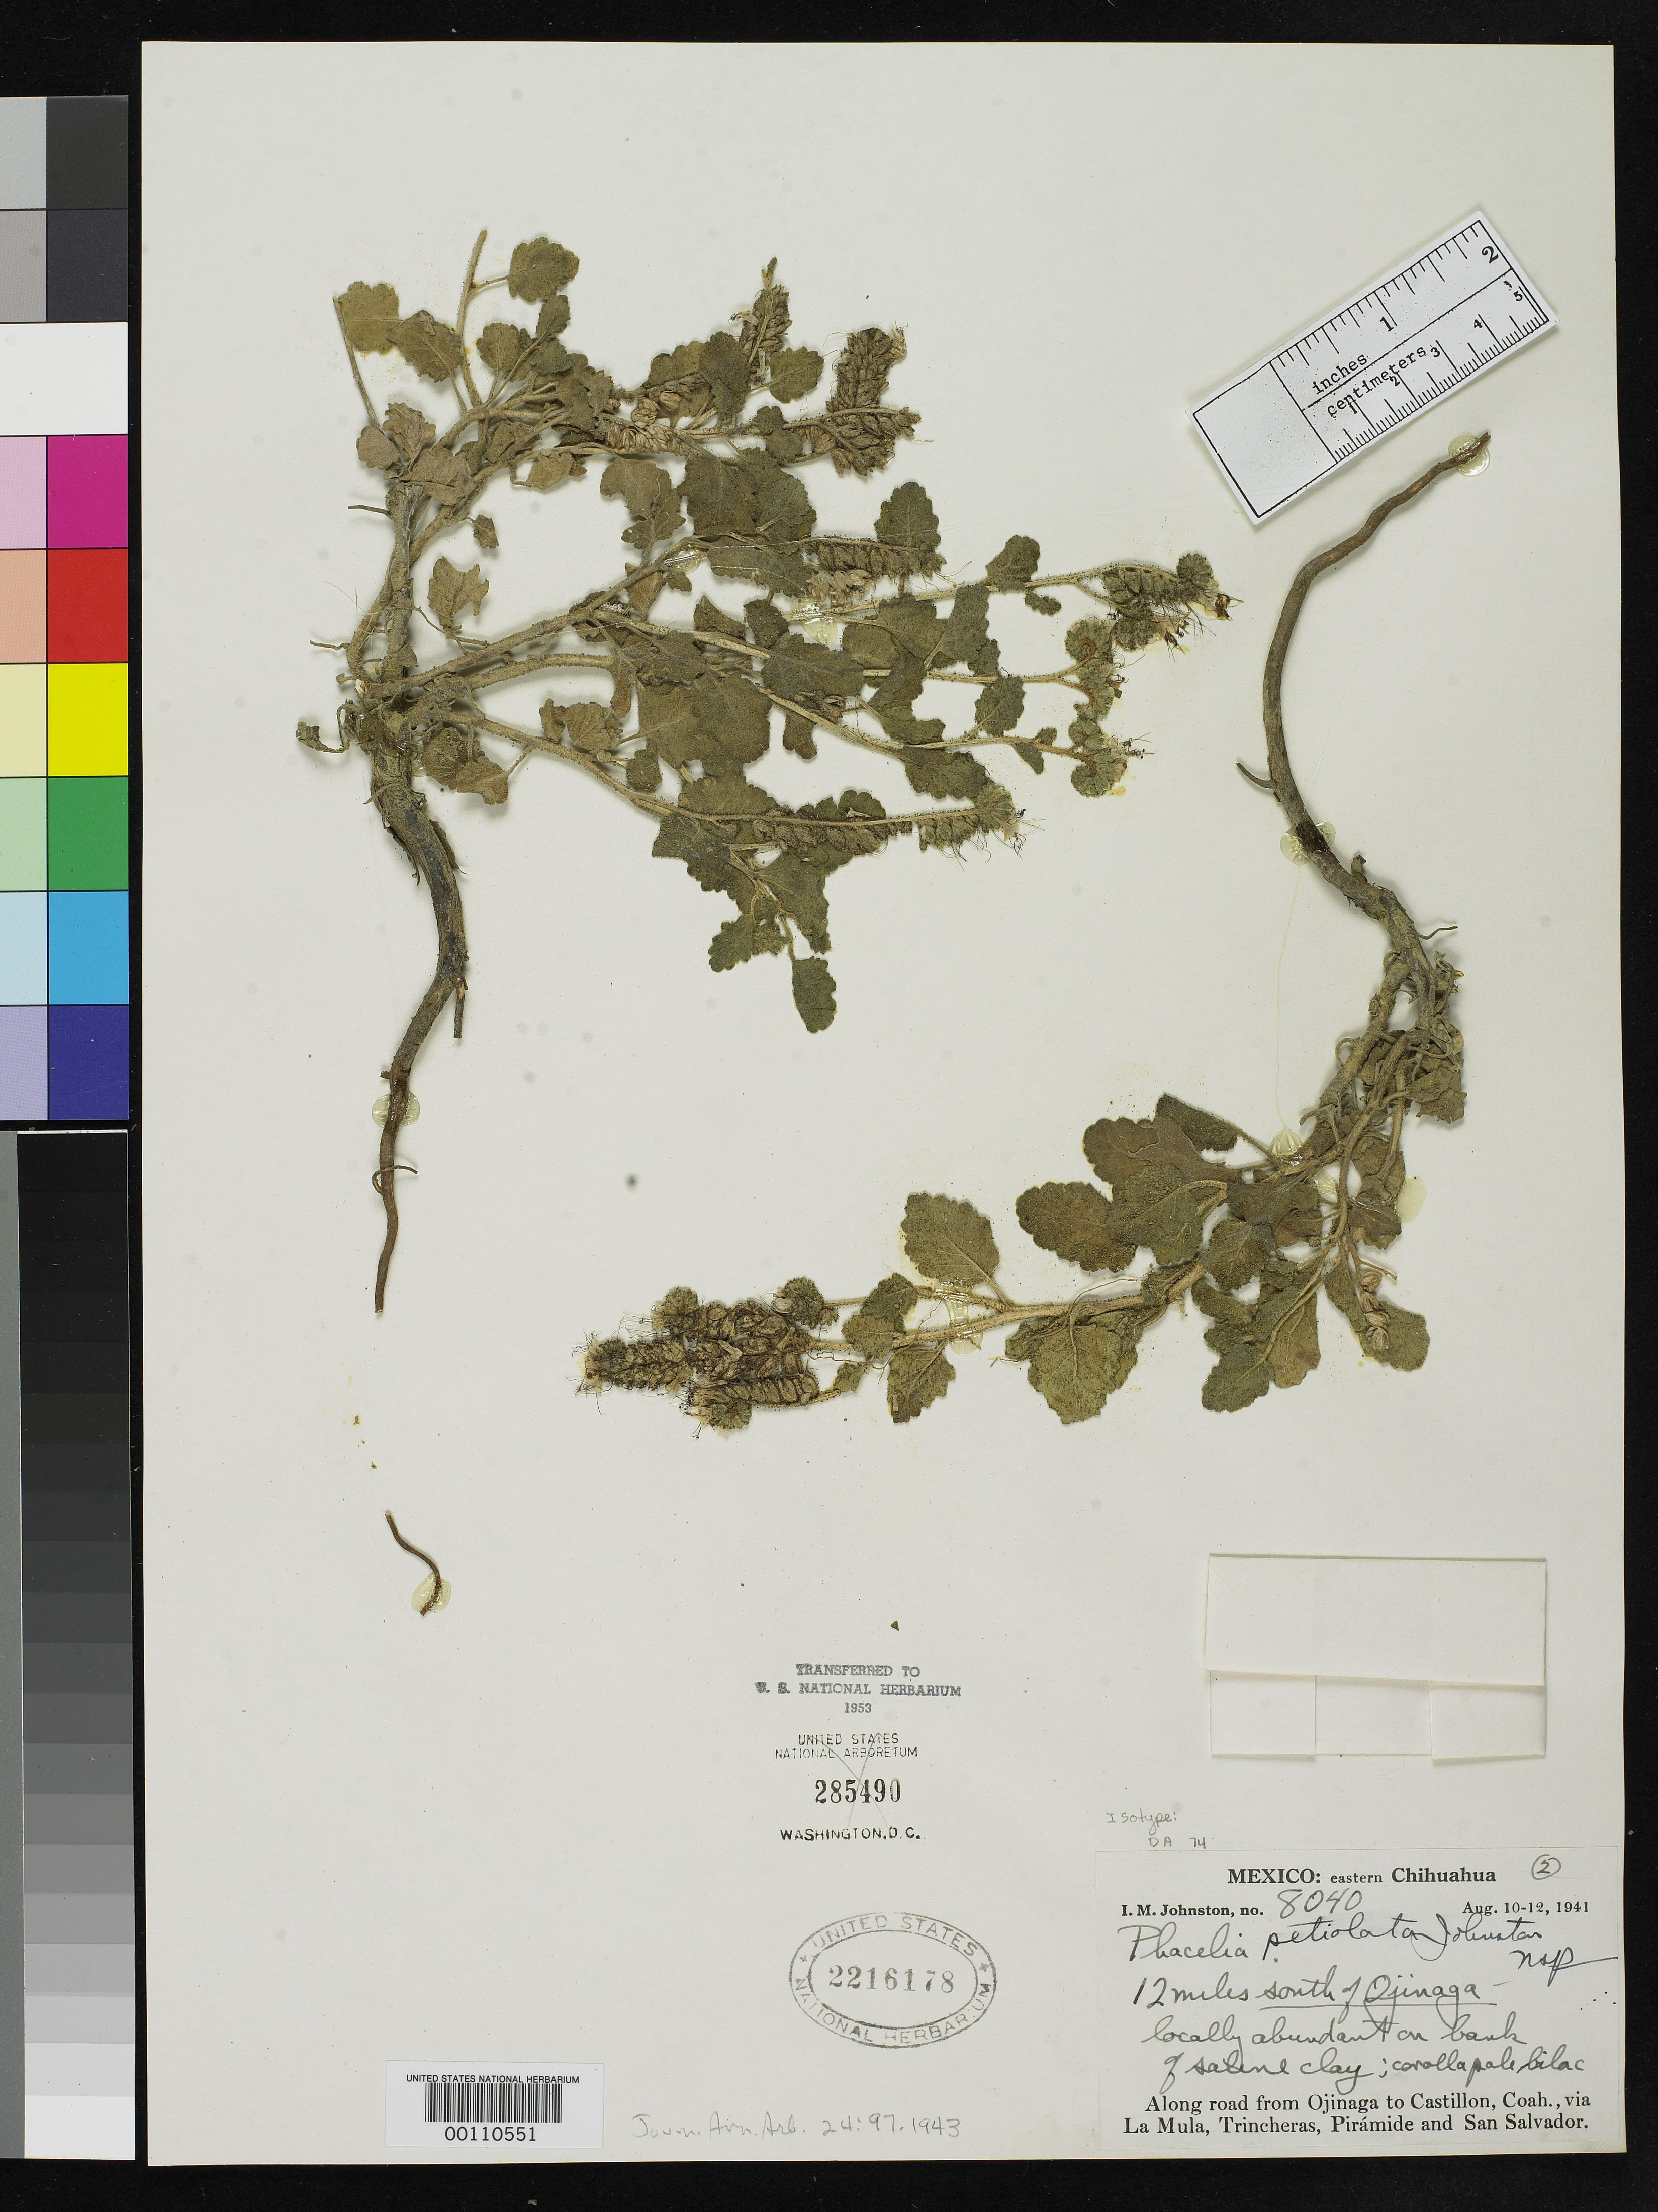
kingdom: Plantae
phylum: Tracheophyta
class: Magnoliopsida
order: Boraginales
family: Hydrophyllaceae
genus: Phacelia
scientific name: Phacelia petiolata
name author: I.M. Johnst.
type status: Isotype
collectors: I.M. Johnston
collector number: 8040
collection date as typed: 10 Aug 1941 to 12 Aug 1941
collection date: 1941-08-10/1941-08-12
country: Mexico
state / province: Coahuila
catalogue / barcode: US 2216178